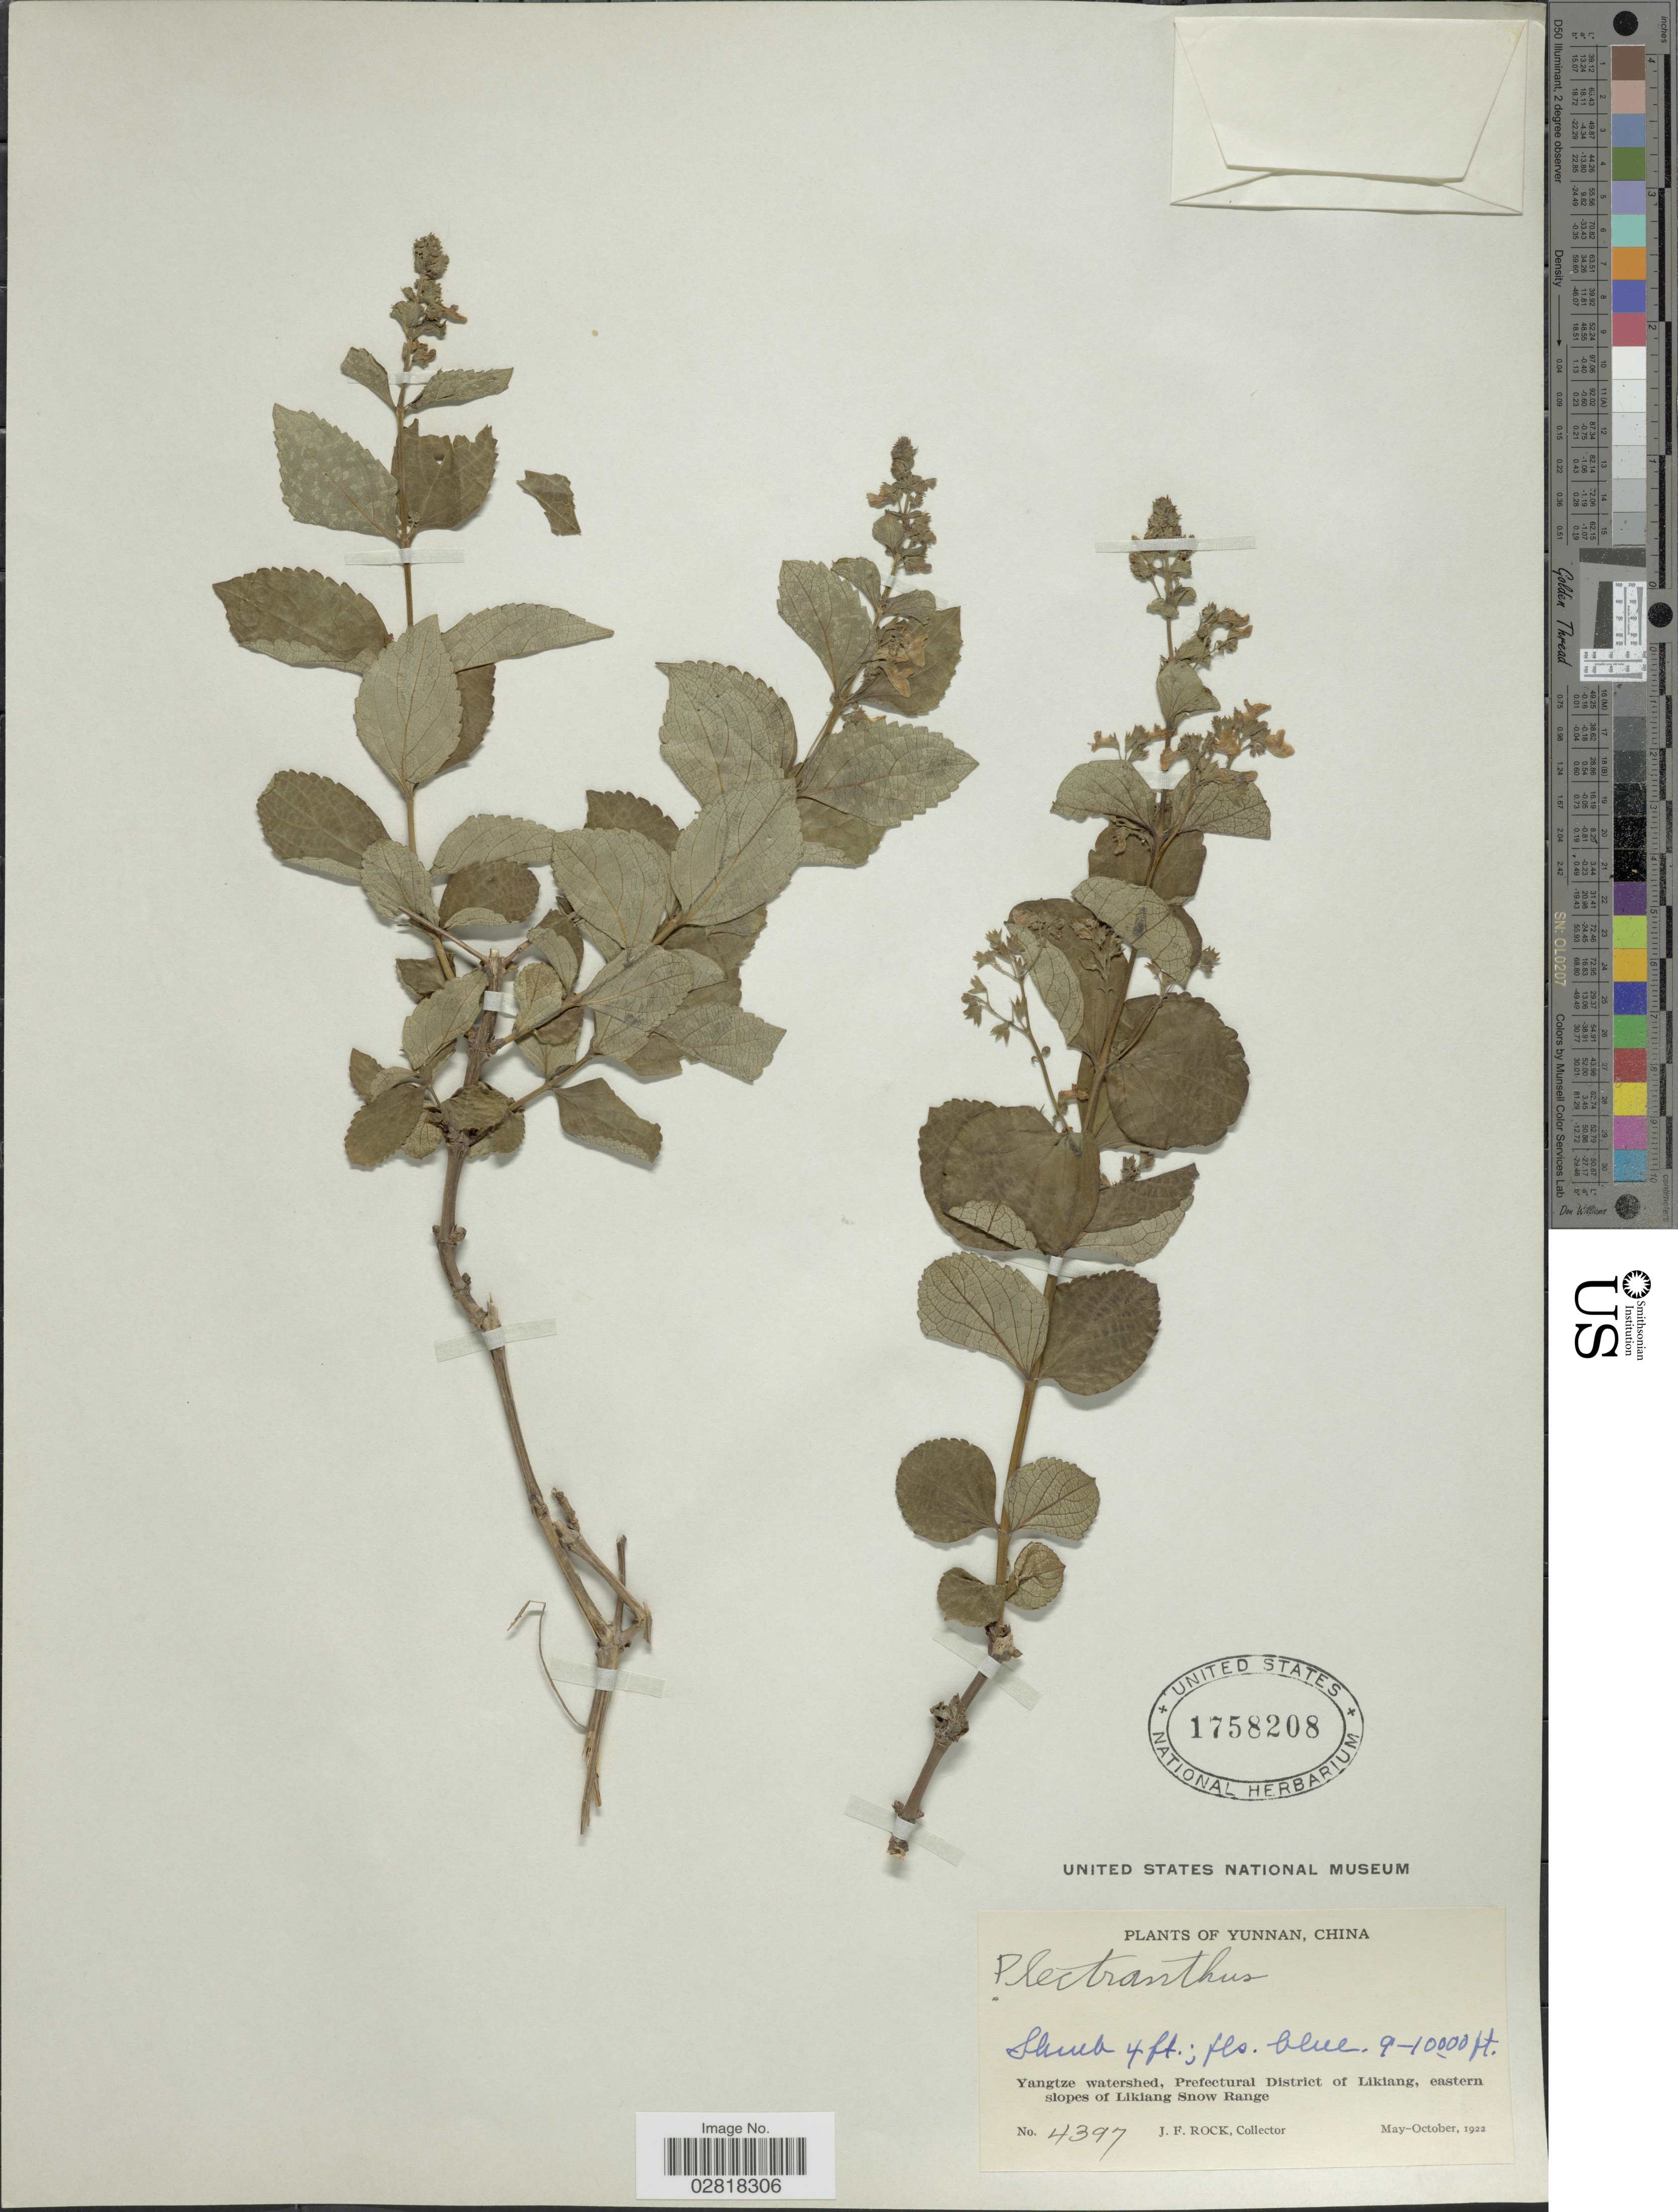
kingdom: Plantae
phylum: Tracheophyta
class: Magnoliopsida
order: Lamiales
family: Lamiaceae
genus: Plectranthus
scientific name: Plectranthus sp.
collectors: J. Rock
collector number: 4397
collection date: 1922-05/1922-10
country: China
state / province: Yunnan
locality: Yangtze watershed, Prefectural District of Likiang, eastern slopes of Likiang Snow Range.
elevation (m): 2743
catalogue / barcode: US 1758208